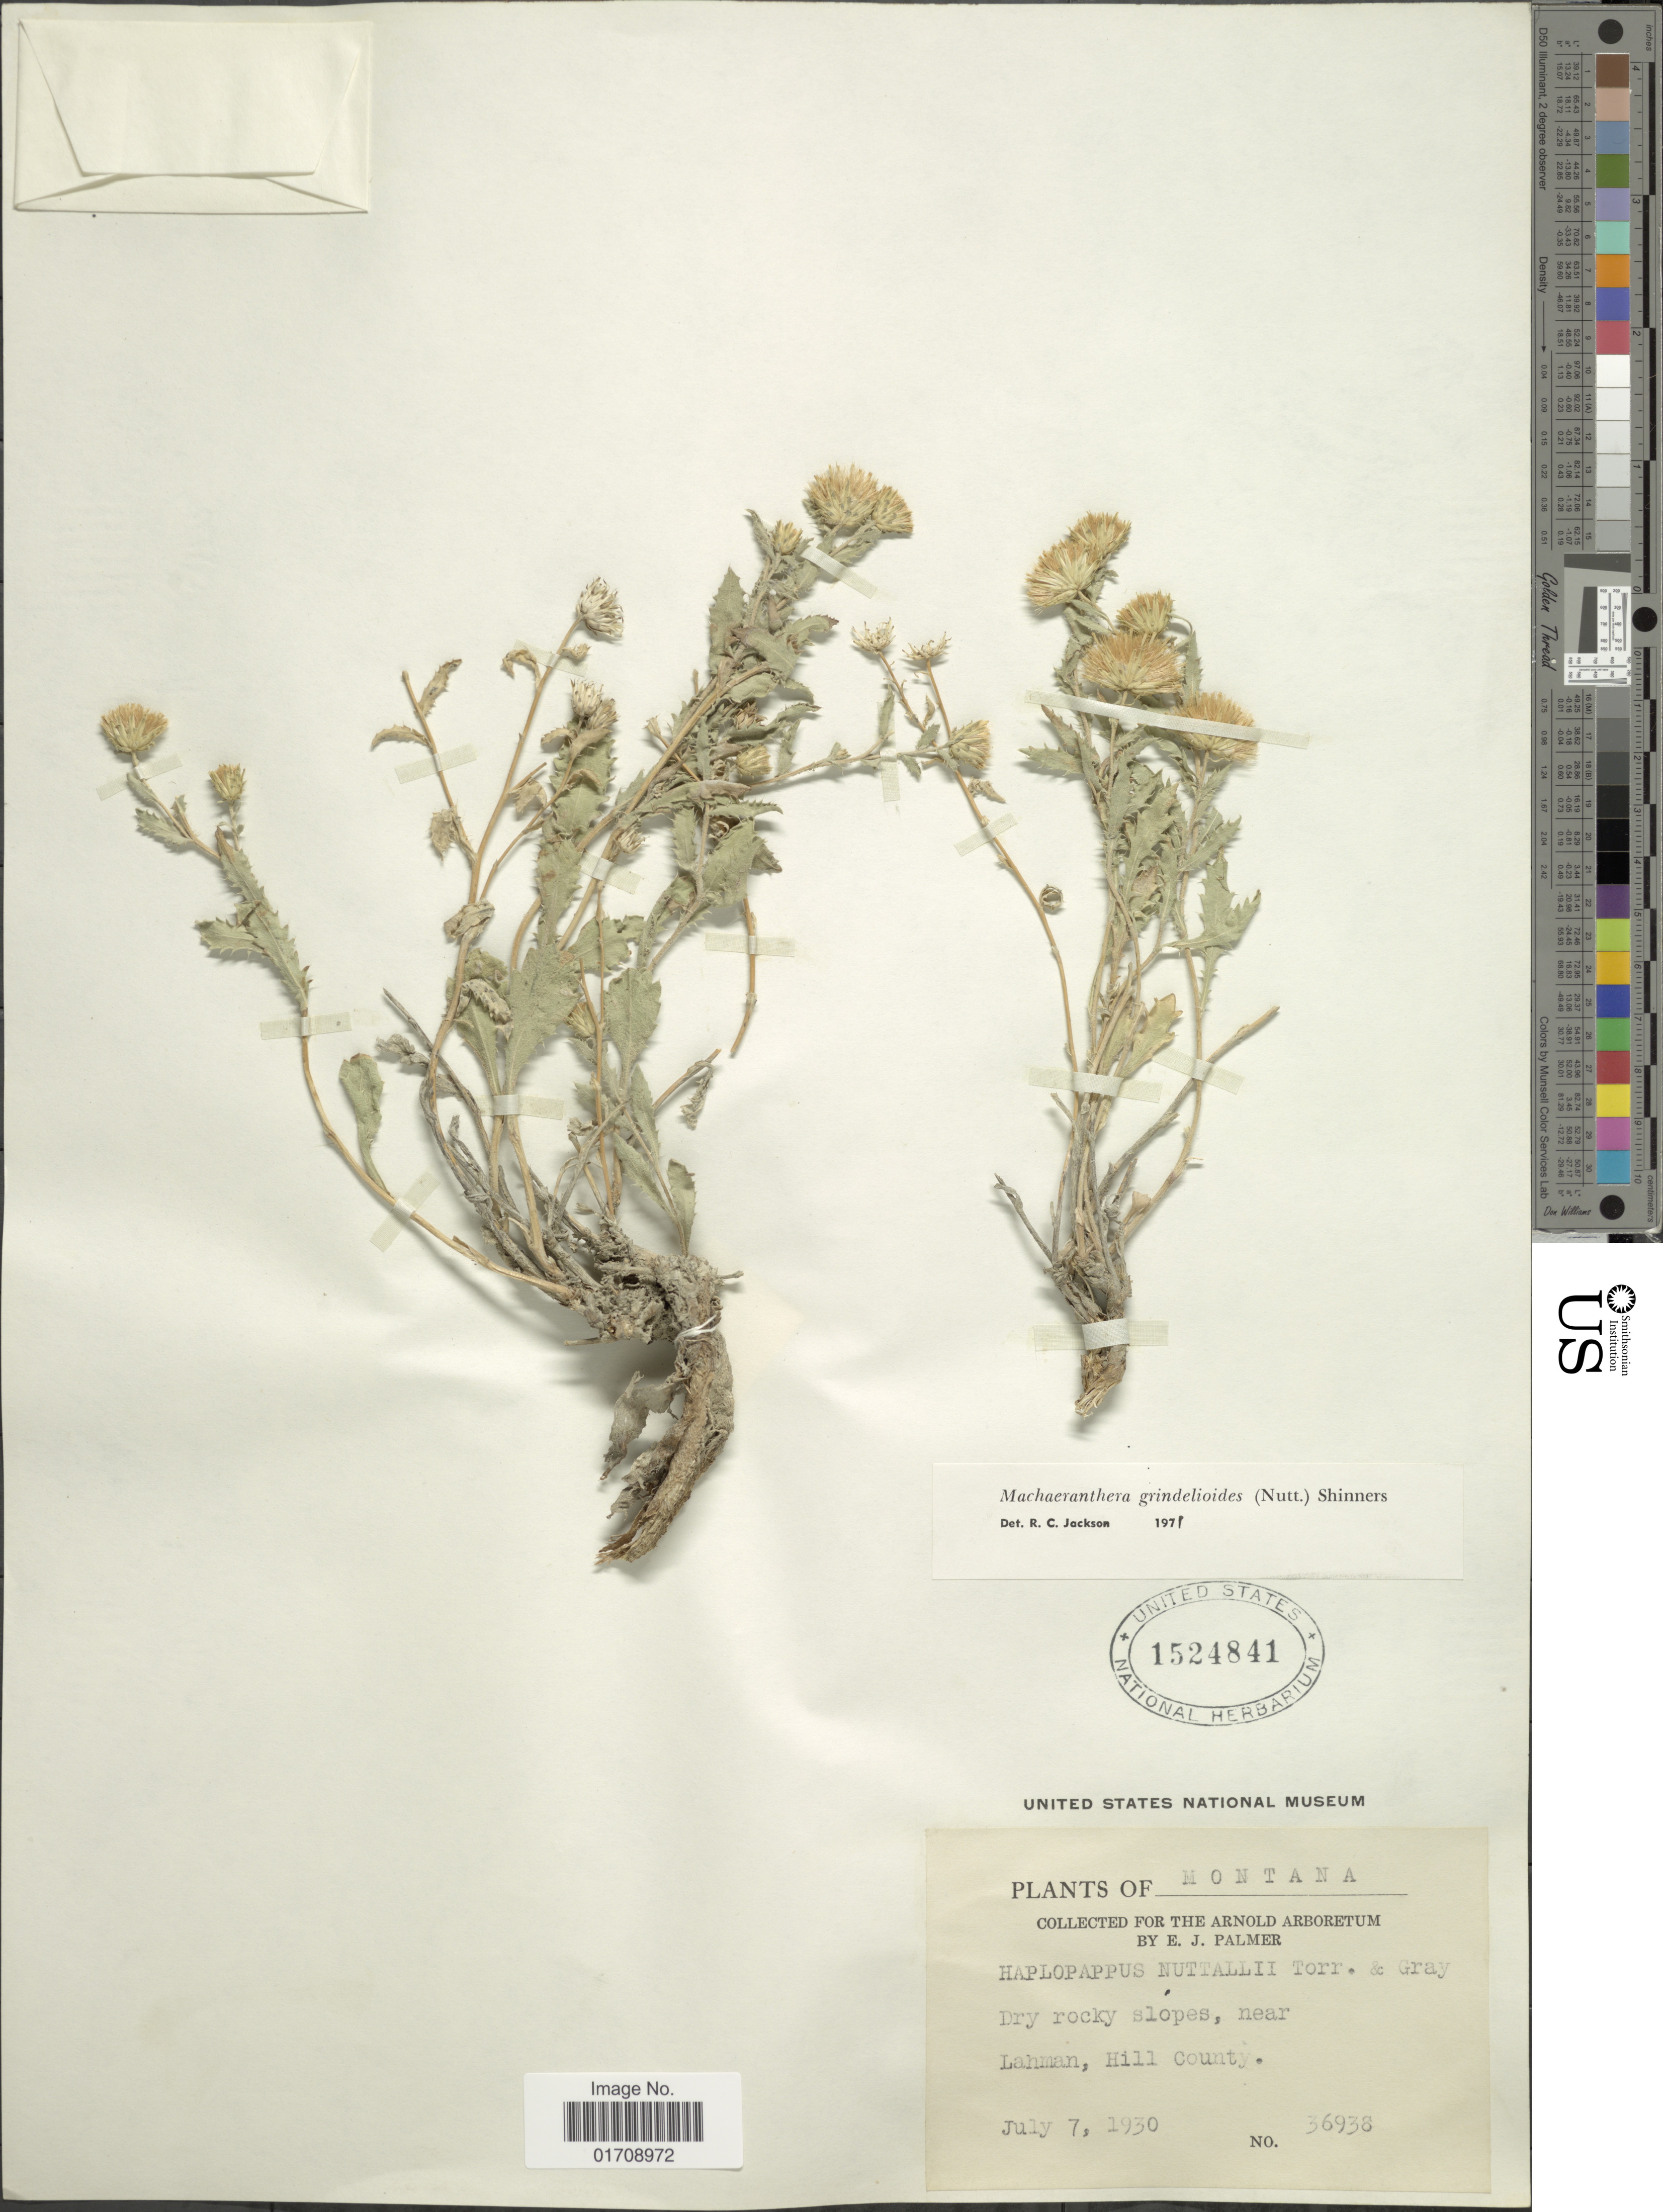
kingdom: Plantae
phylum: Tracheophyta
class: Magnoliopsida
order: Asterales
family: Asteraceae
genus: Machaeranthera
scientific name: Machaeranthera grindelioides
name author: (Nutt.) Shinners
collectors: E. J. Palmer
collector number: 36938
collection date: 1930-07-07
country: United States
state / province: Montana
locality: Near Lahman, Hill County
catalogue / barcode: US 1524841